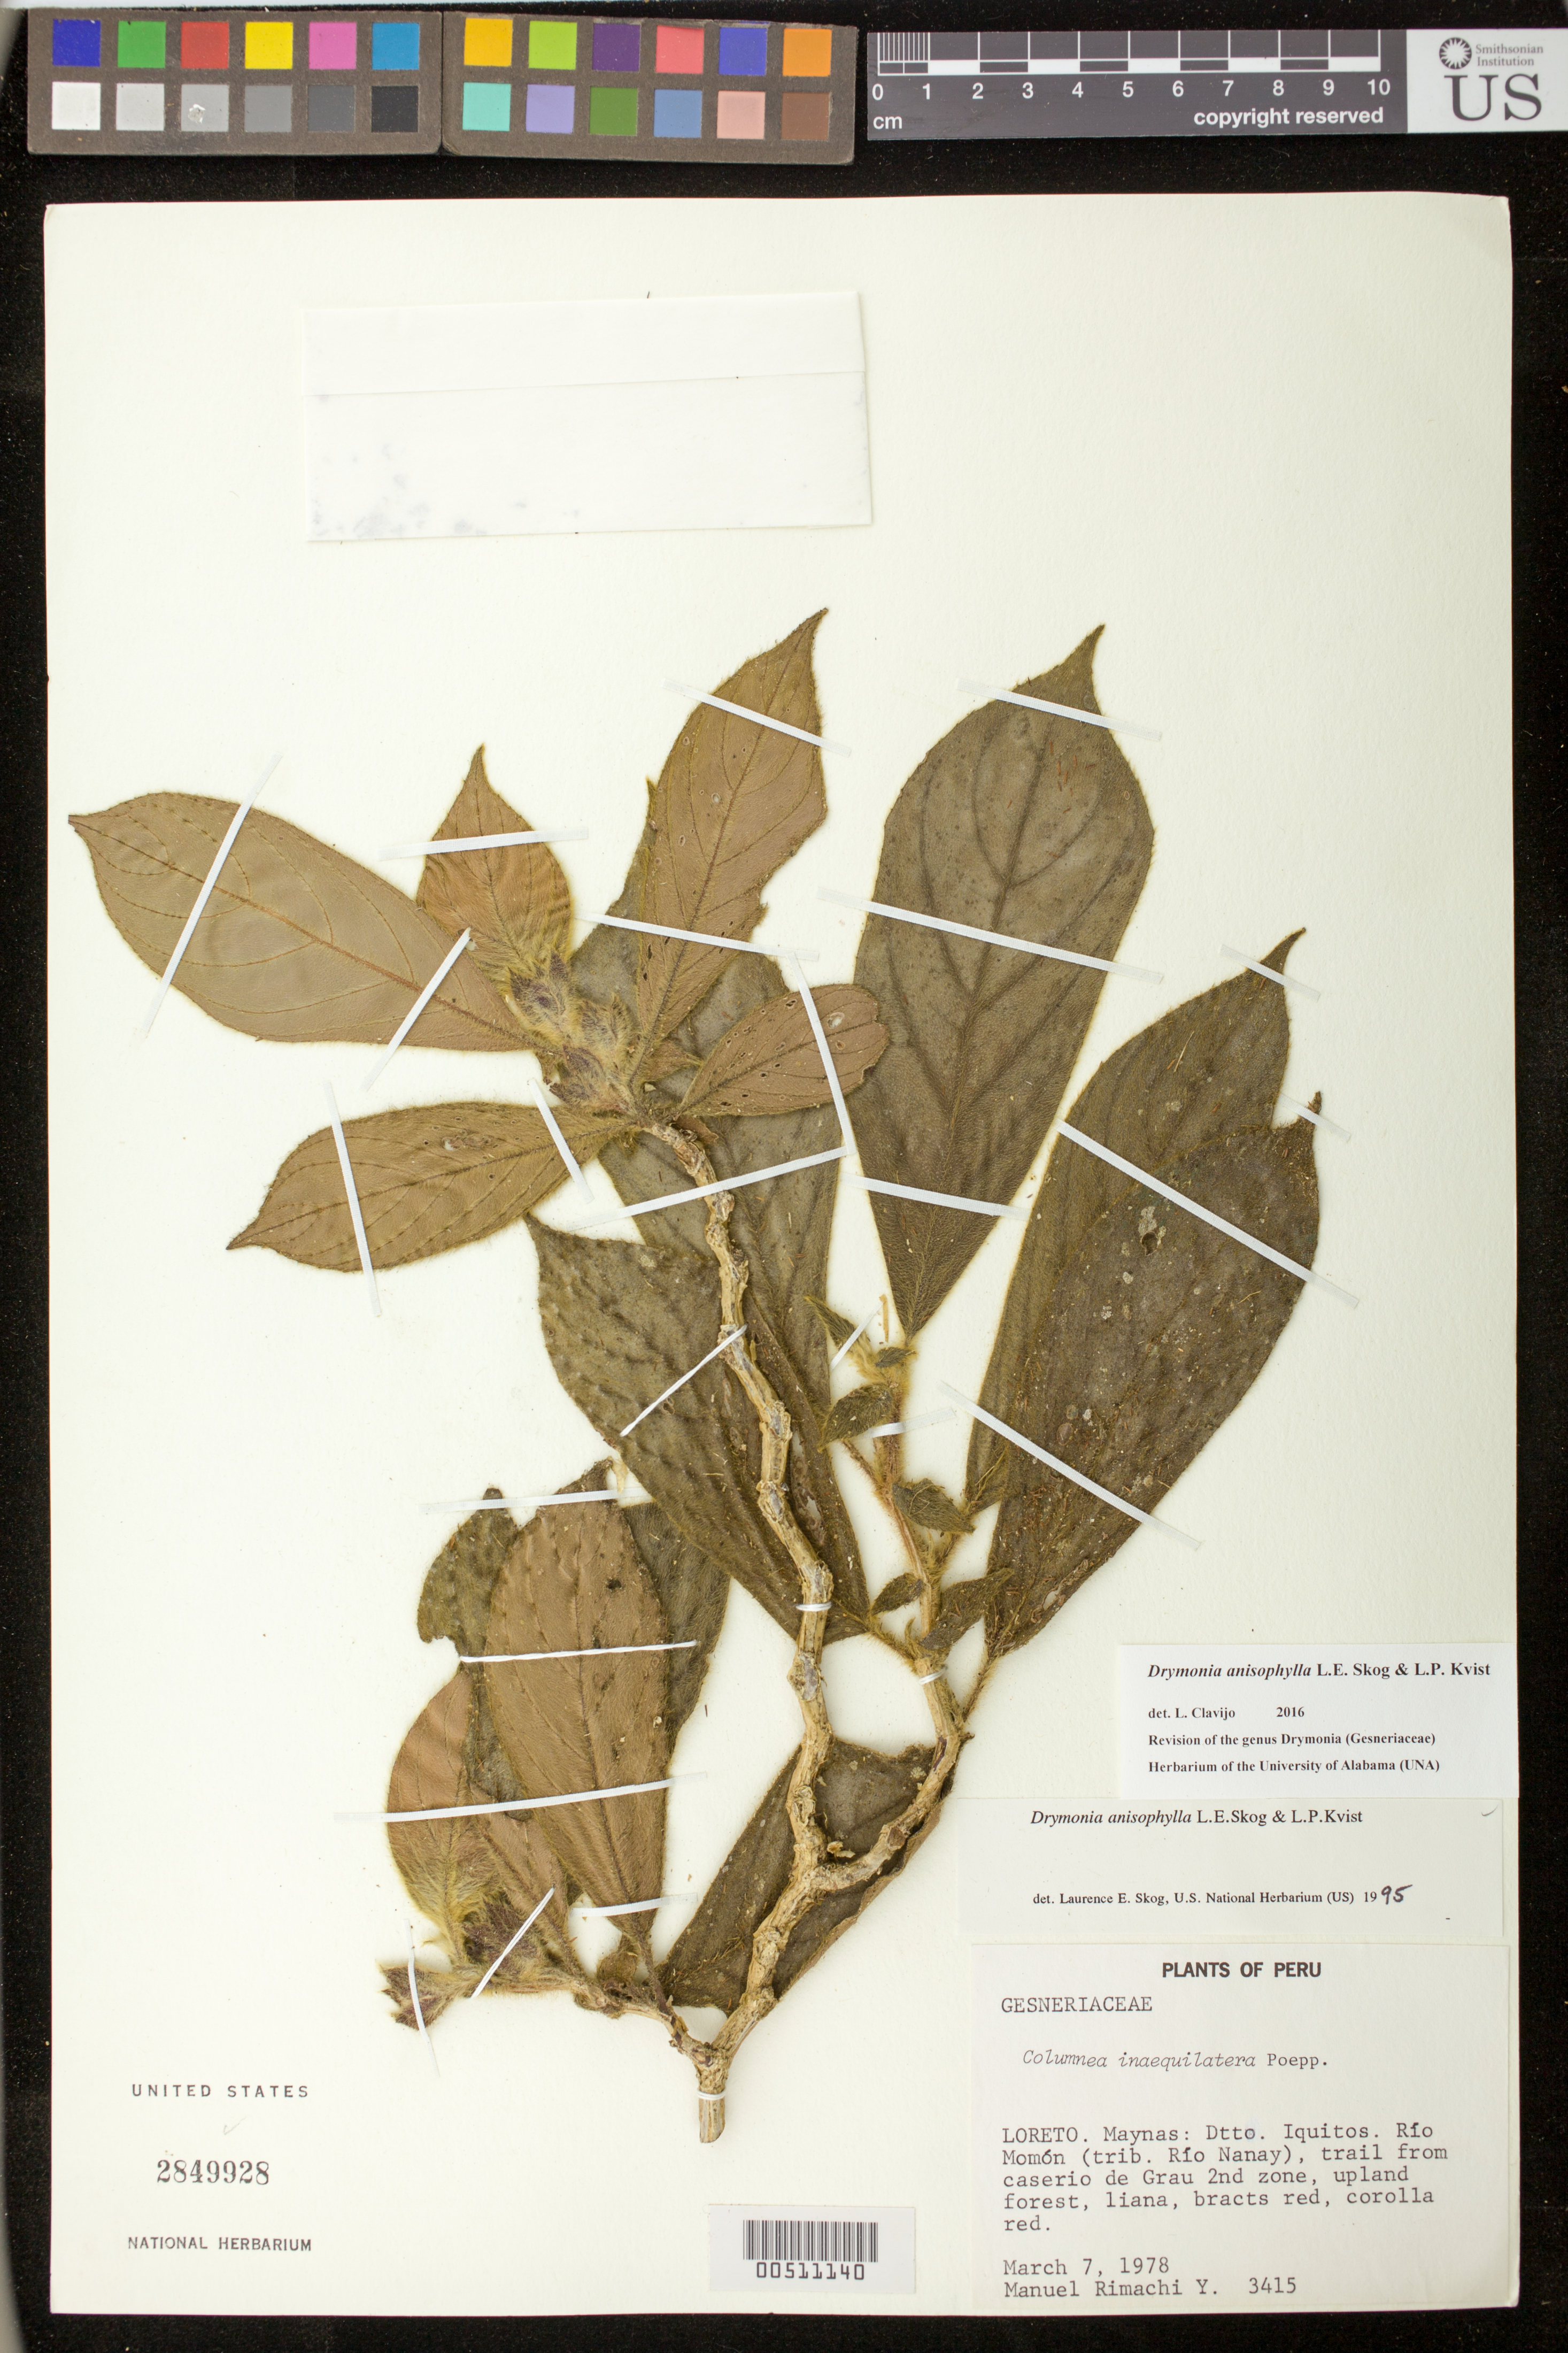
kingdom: Plantae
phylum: Tracheophyta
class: Magnoliopsida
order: Lamiales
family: Gesneriaceae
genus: Drymonia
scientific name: Drymonia anisophylla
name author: L.E. Skog & L.P. Kvist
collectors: M. Rimachi Y.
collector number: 3415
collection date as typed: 07 Mar 1978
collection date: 1978-03-07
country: Peru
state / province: Loreto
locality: Prov. Maynas, Dtto. Iquitos; Río Momón (trib. Río Nanay), trail from caserio de Grau 2nd zone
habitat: upland forest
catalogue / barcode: US 2849928